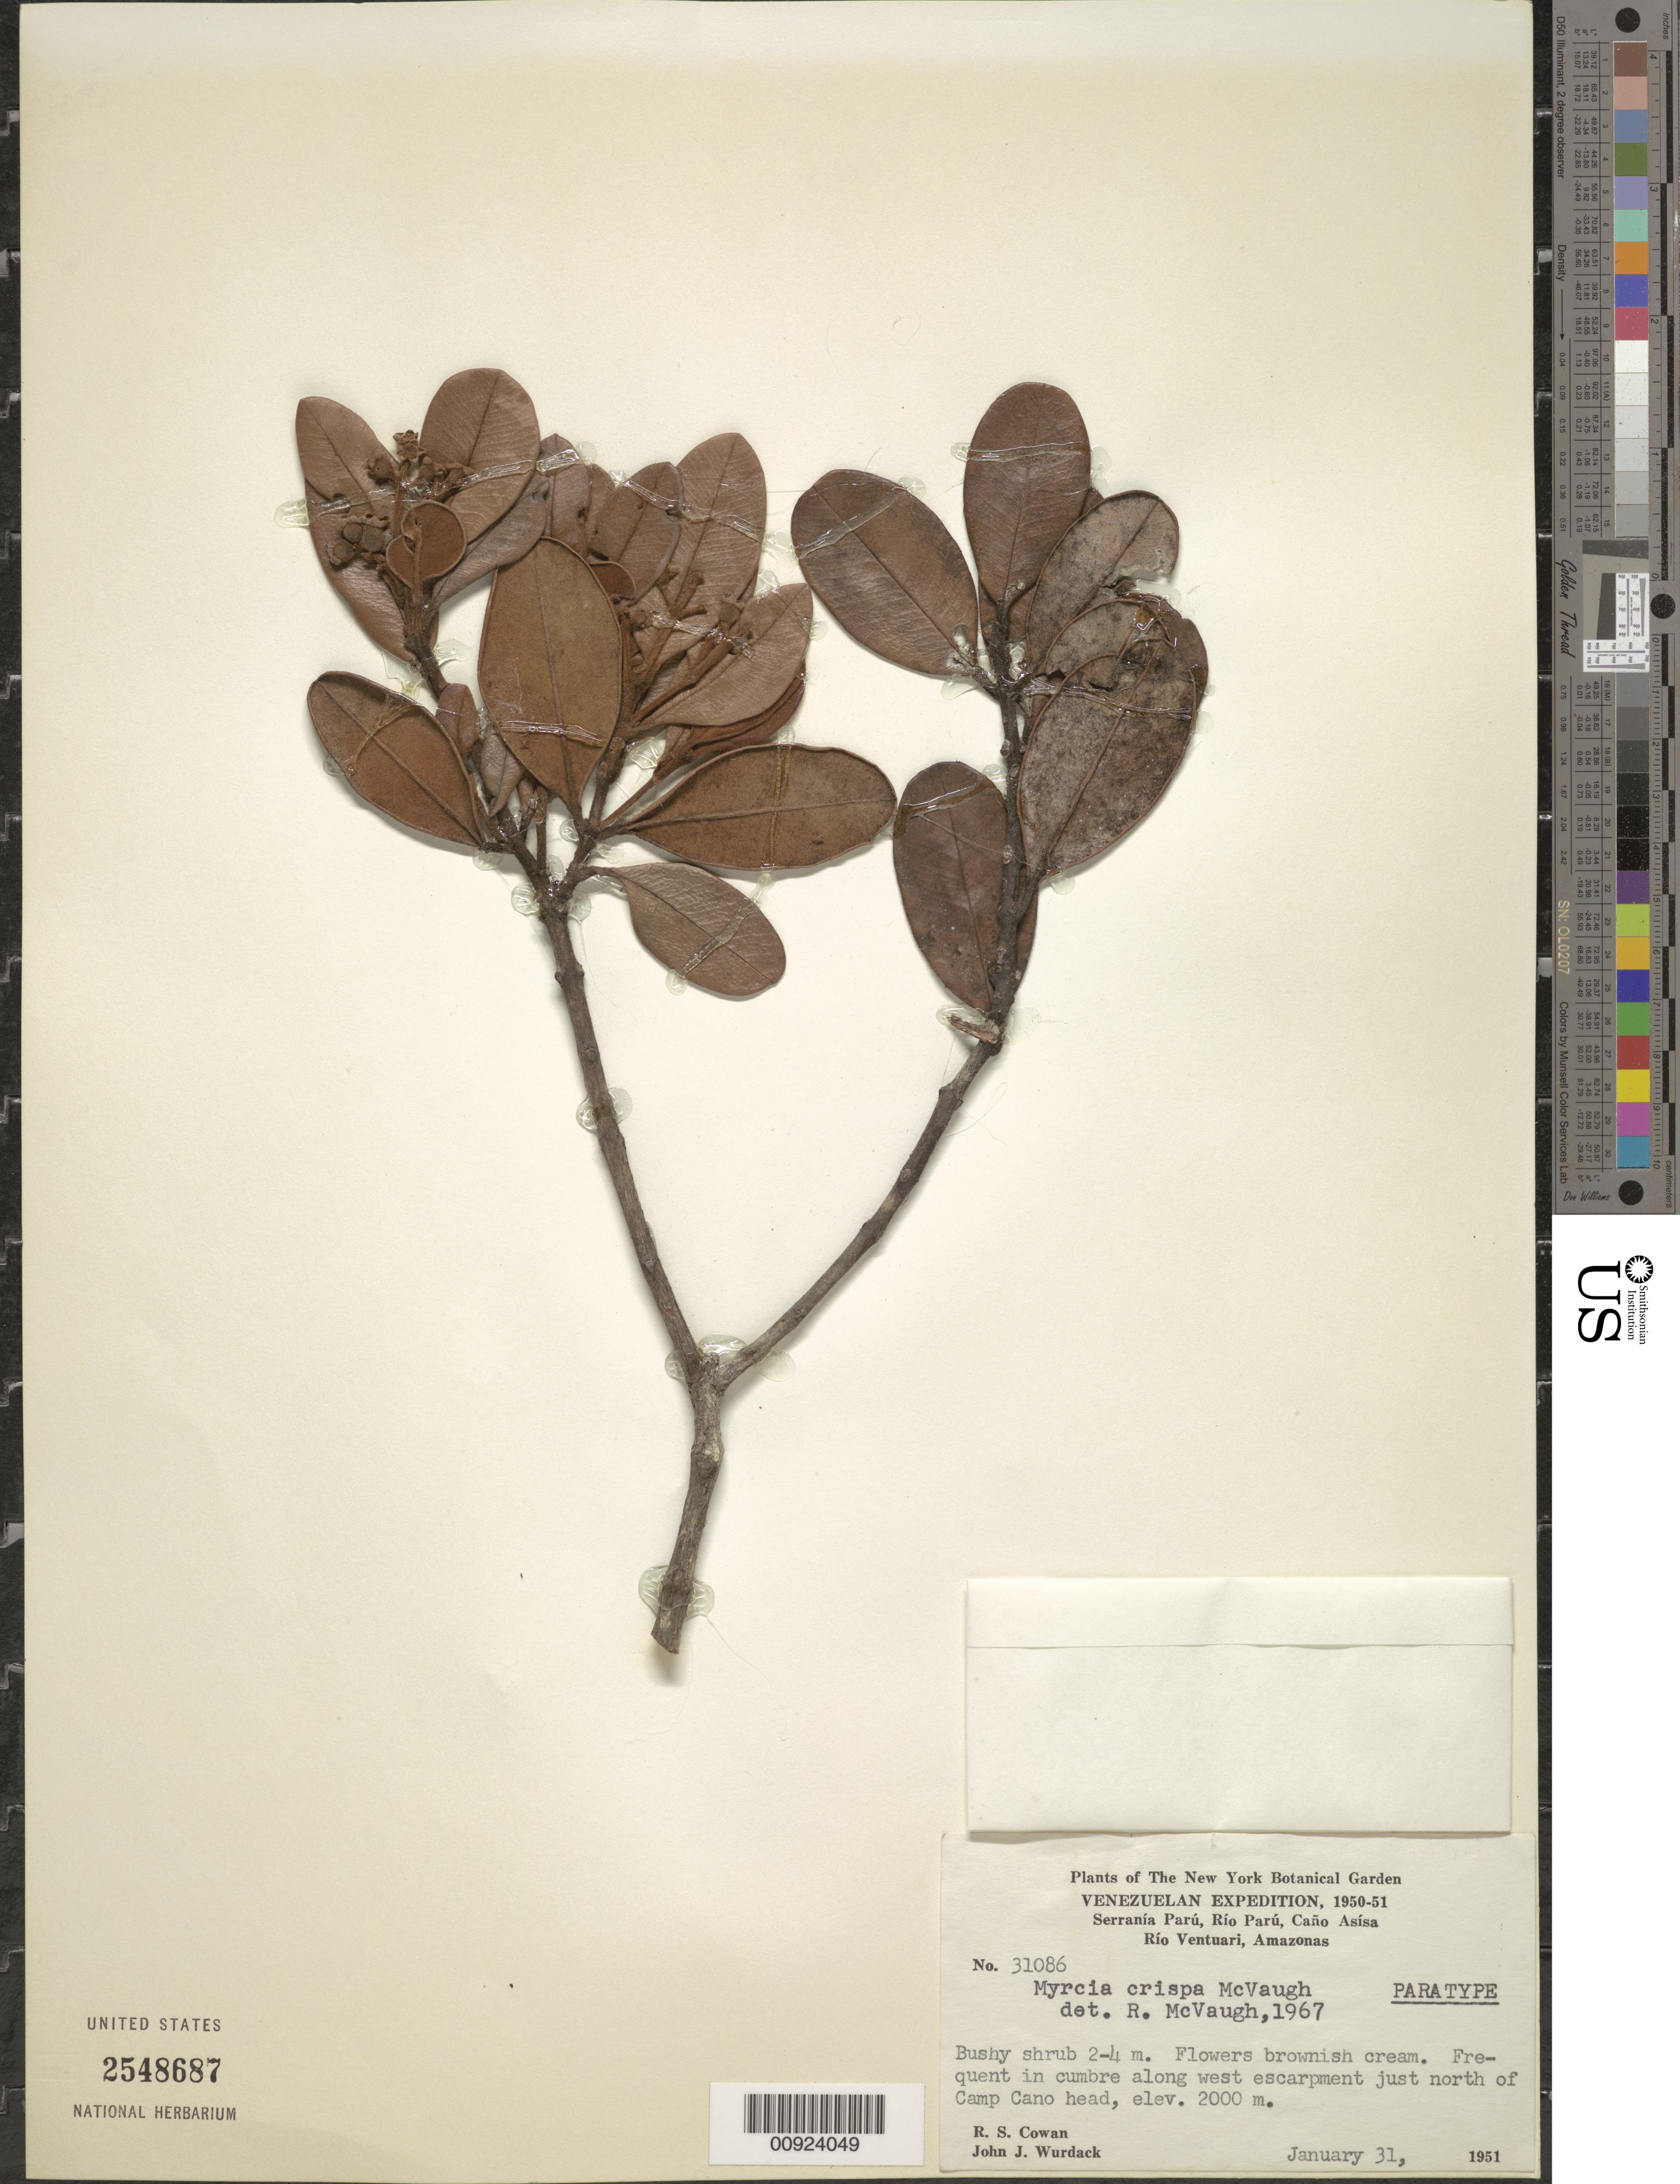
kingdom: Plantae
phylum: Tracheophyta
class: Magnoliopsida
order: Myrtales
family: Myrtaceae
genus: Myrcia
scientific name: Myrcia crispa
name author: McVaugh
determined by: McVaugh, R.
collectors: R. S. Cowan & J. J. Wurdack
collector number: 31086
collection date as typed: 31-Jan-51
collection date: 1951-01-31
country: Venezuela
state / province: Amazonas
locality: Serranía Parú, along West escarpment just north of Camp Caño head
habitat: Cumbre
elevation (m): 2000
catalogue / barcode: US 2548687